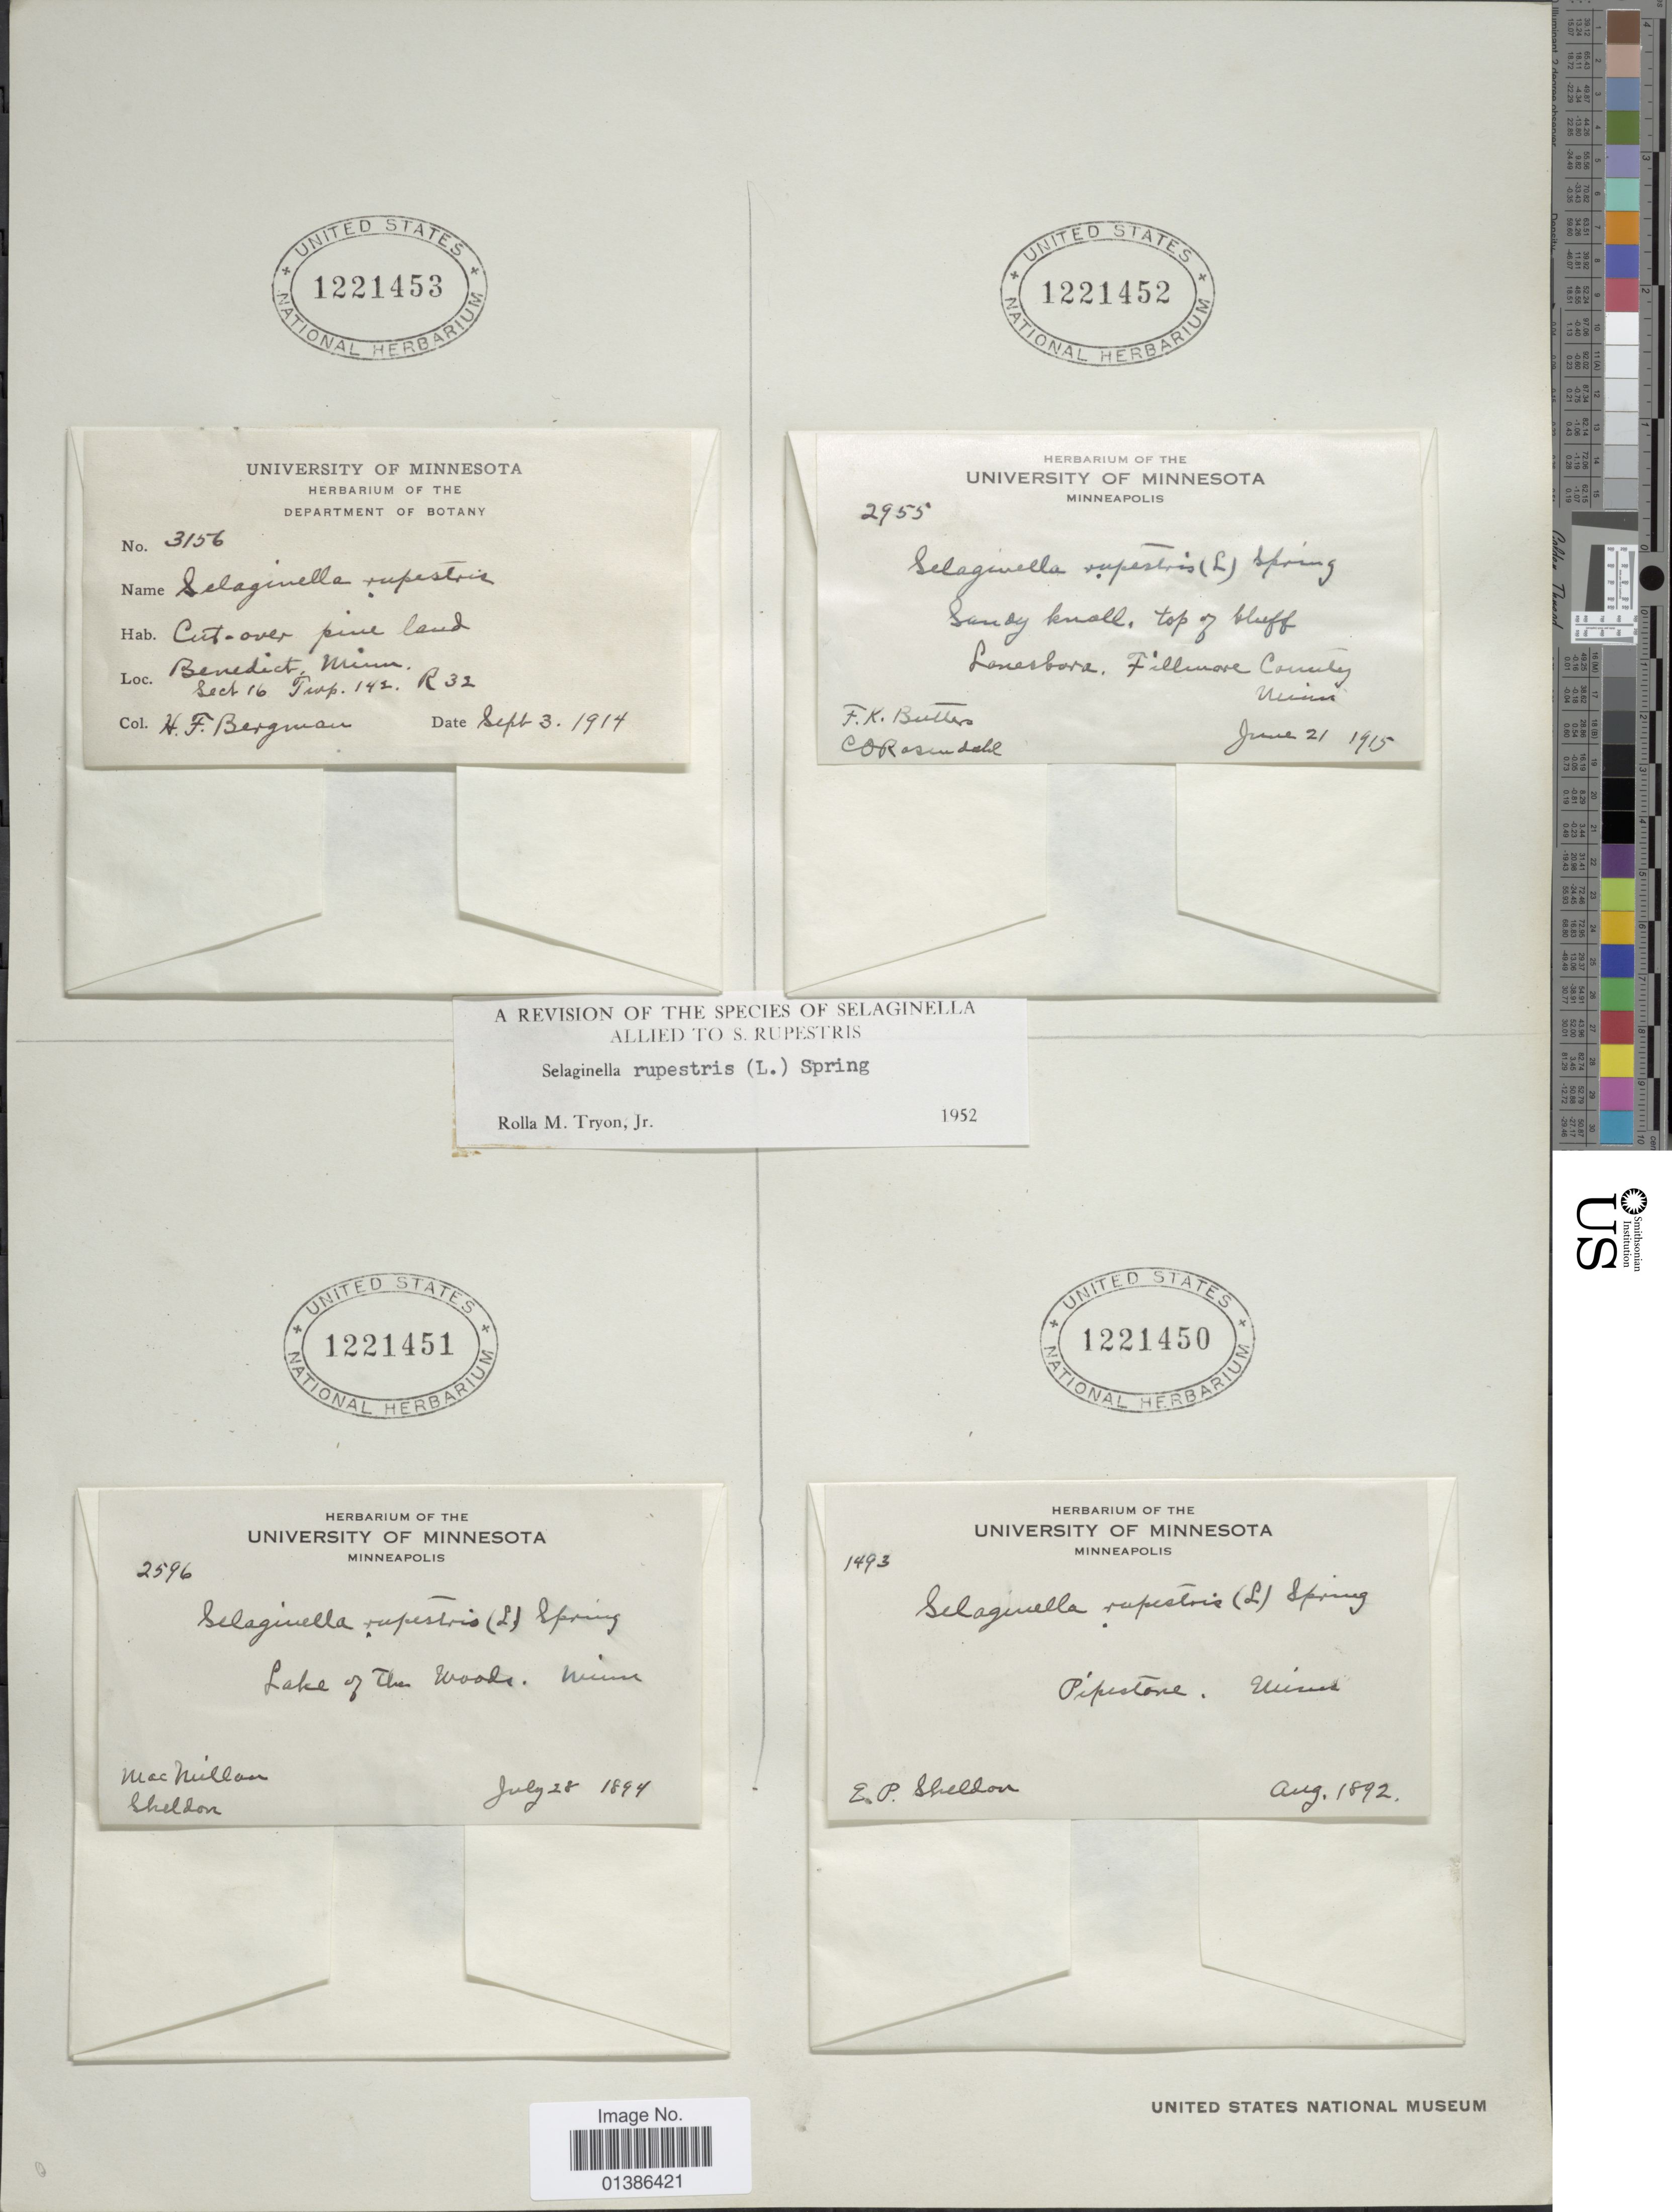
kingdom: Plantae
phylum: Tracheophyta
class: Lycopodiopsida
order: Selaginellales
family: Selaginellaceae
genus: Selaginella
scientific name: Selaginella rupestris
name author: (L.) Spring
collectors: E. P. Sheldon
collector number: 1493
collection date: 1892-08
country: United States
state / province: Minnesota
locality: Pipestone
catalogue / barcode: US 1221450